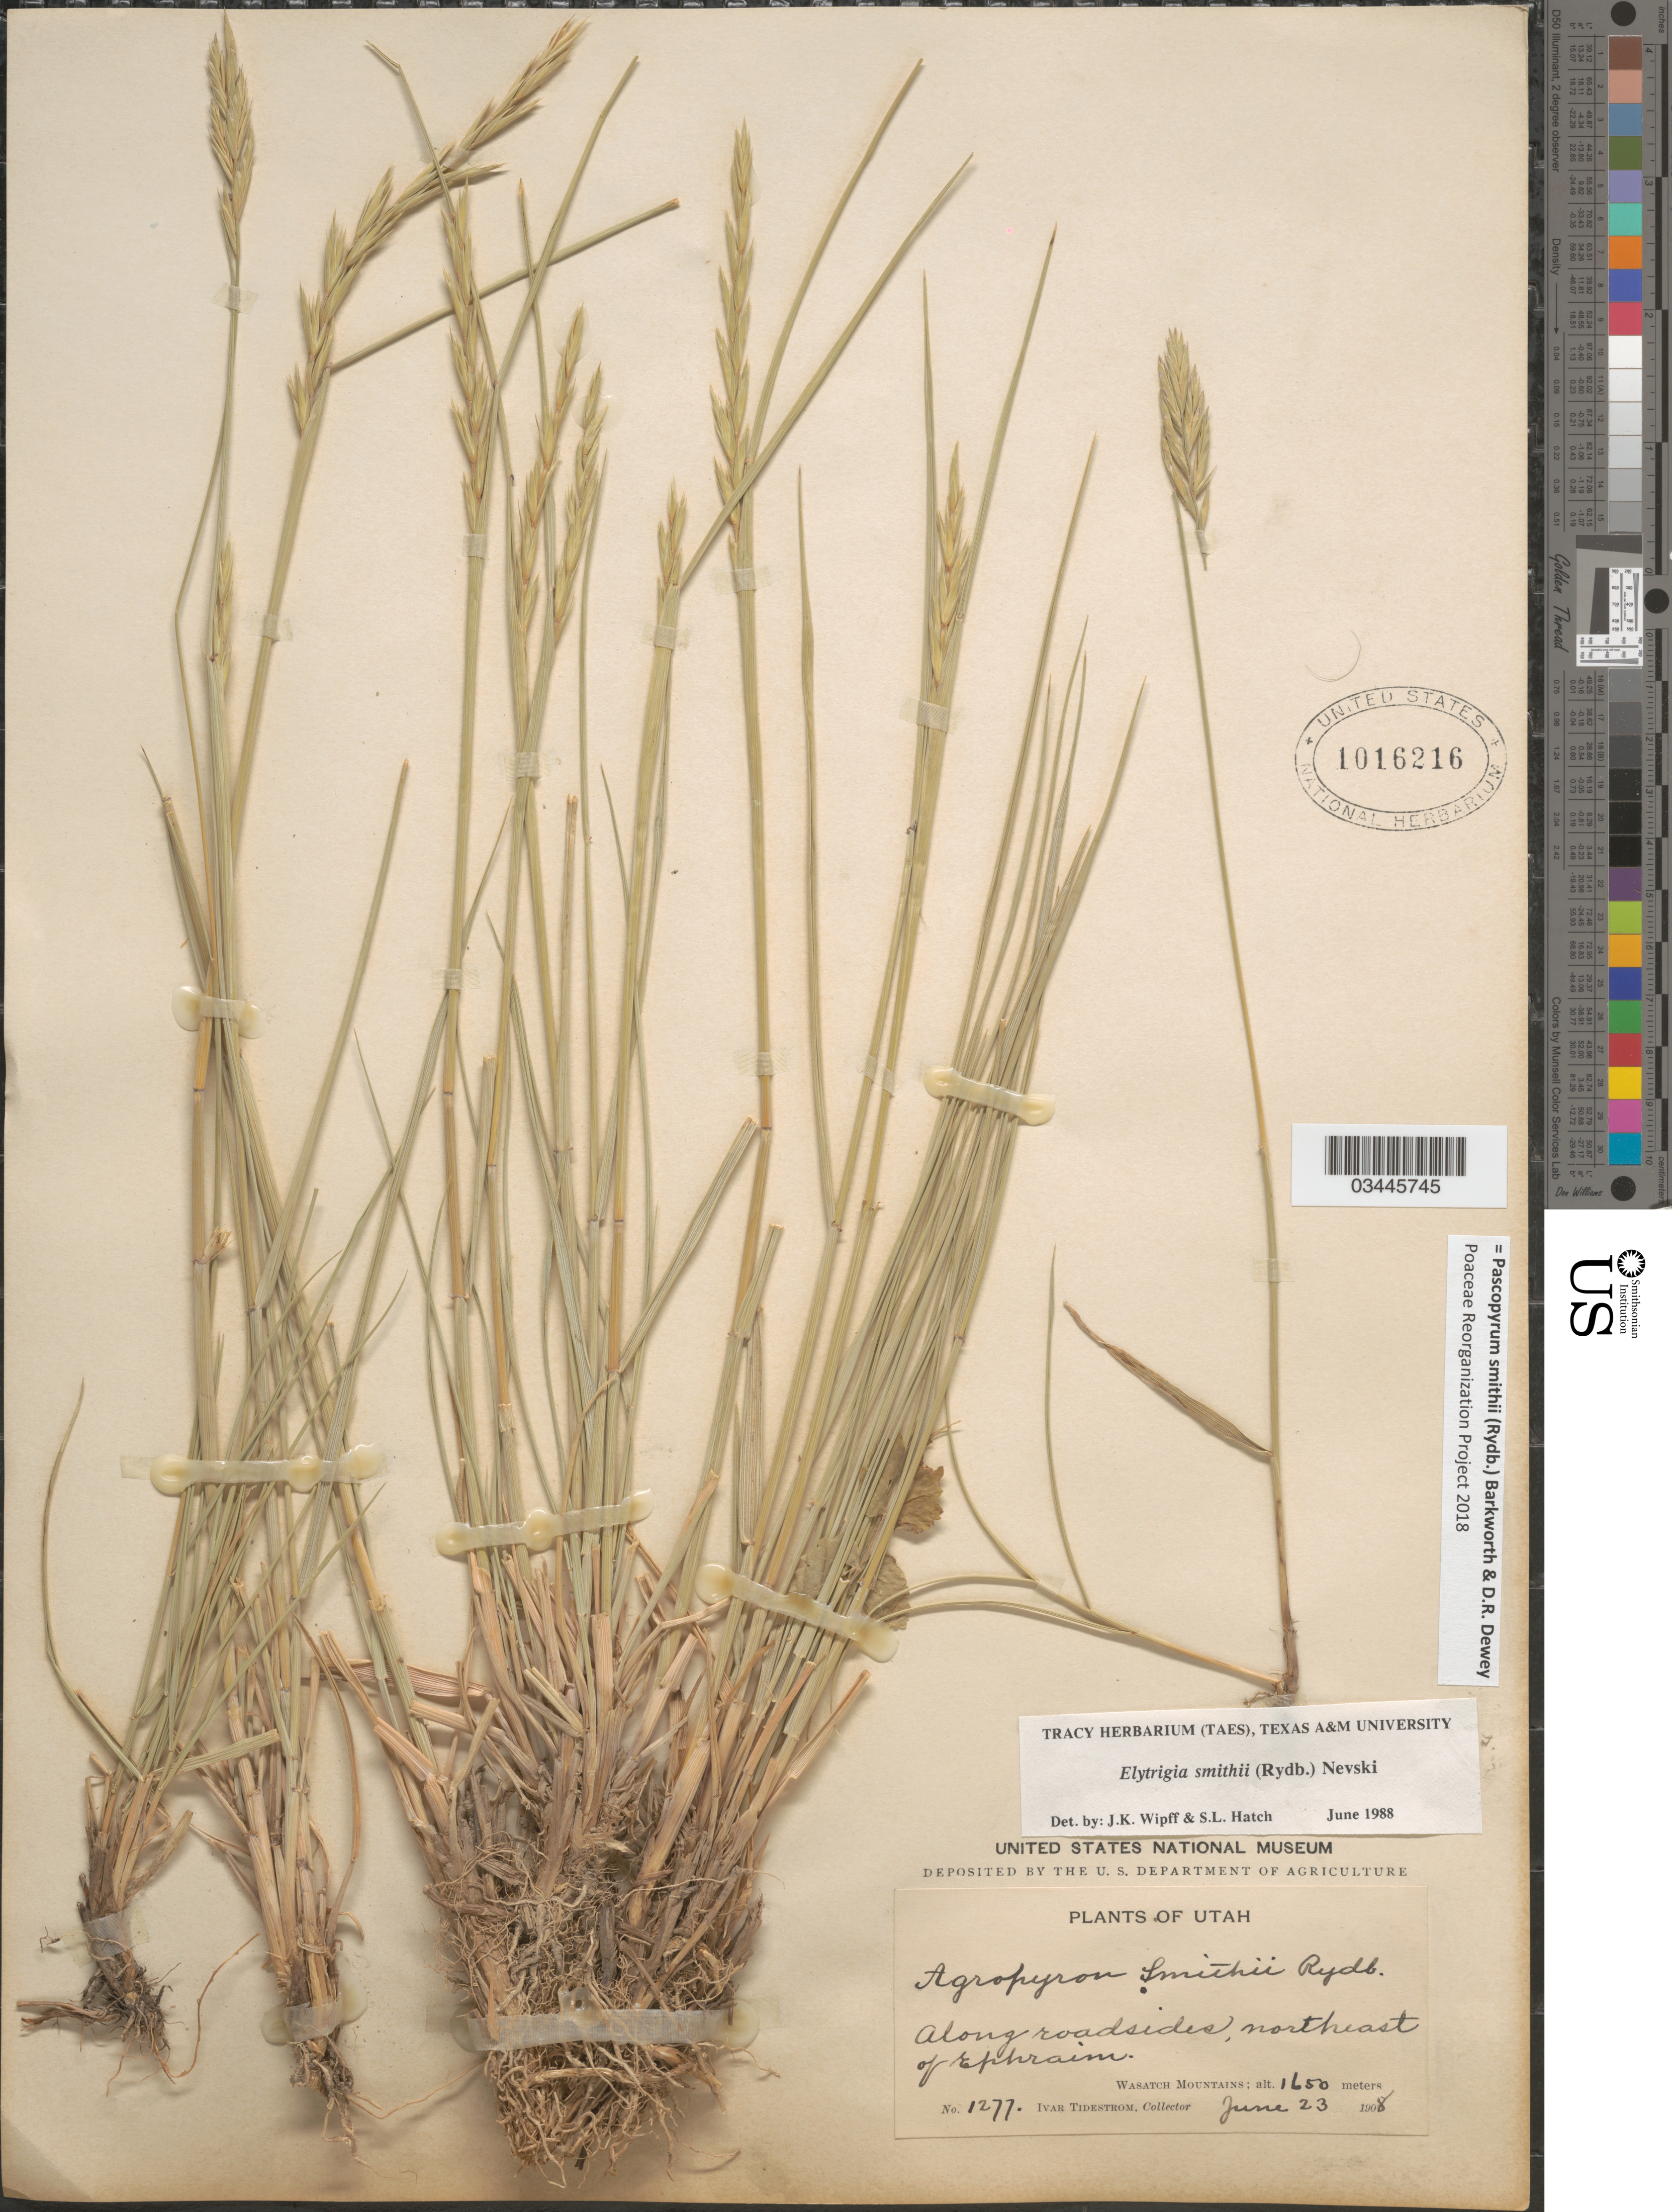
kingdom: Plantae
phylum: Tracheophyta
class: Liliopsida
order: Poales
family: Poaceae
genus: Pascopyrum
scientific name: Pascopyrum smithii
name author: (Rydb.) Barkworth & Dewey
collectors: I. F. Tidestrom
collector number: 1277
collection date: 1908-06-23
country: United States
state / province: Utah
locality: Along roadsides, northeast of Ephraim. Wasatch Mountains.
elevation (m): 1650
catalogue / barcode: US 1016216